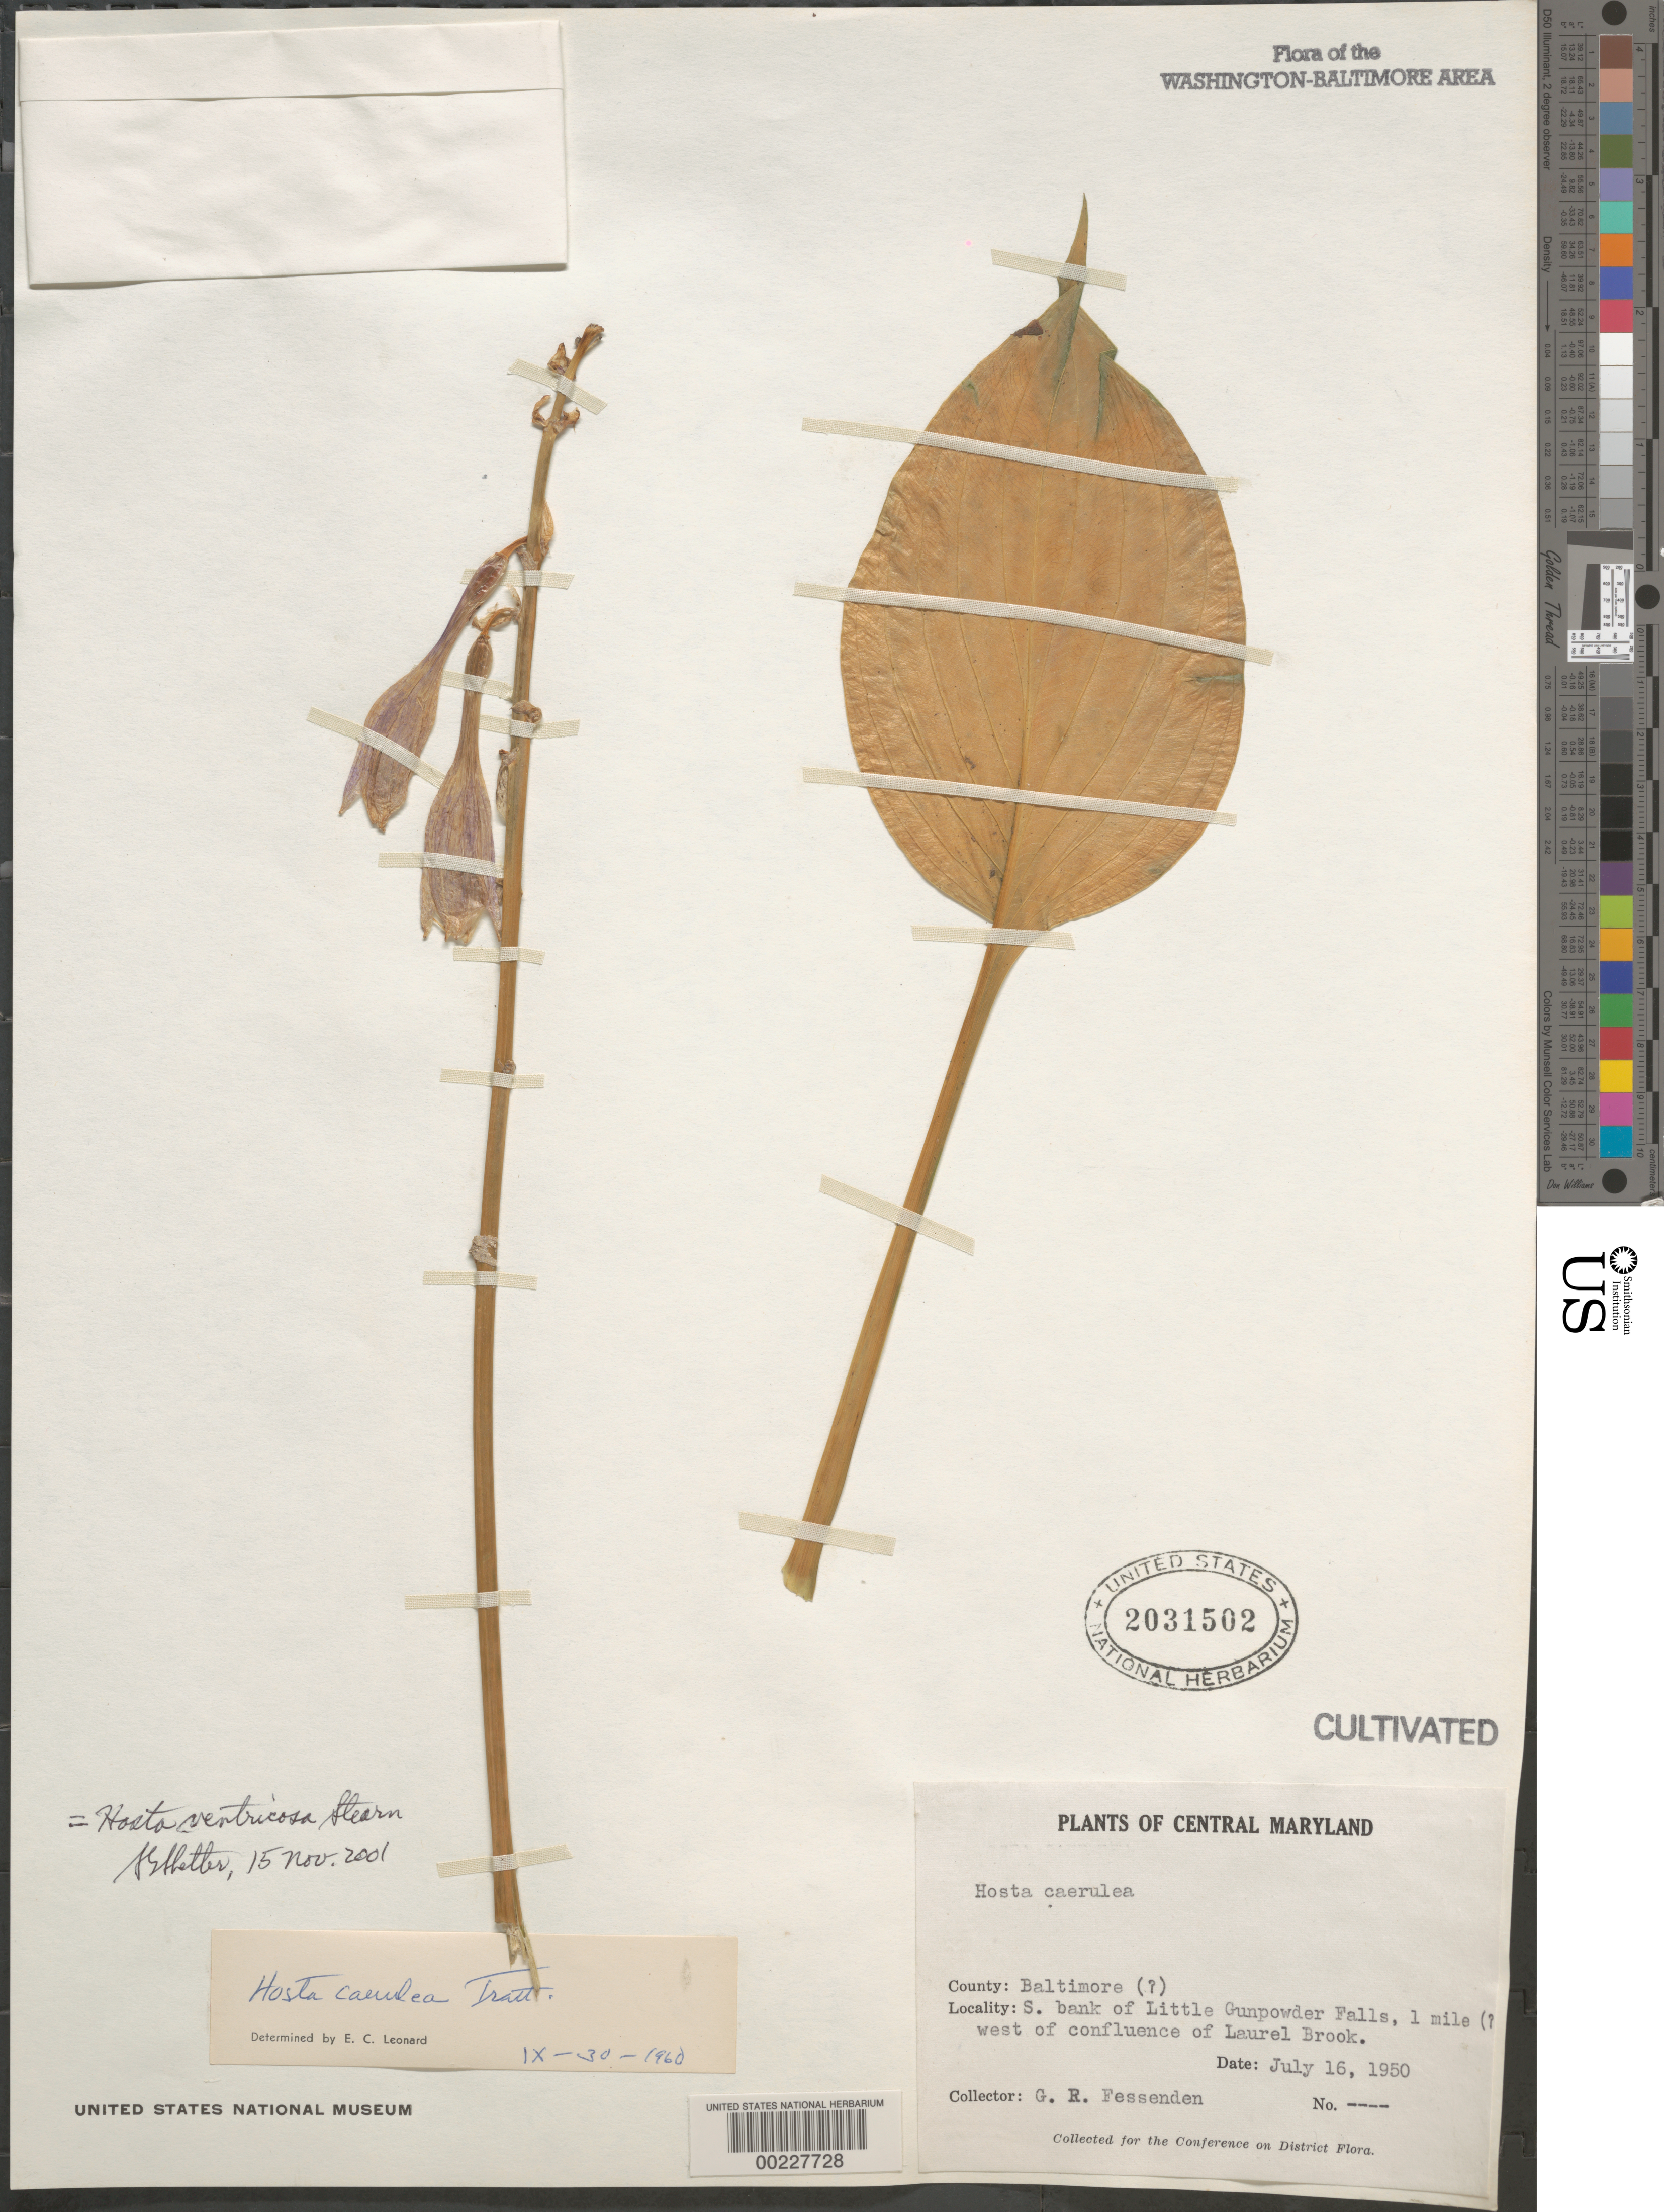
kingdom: Plantae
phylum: Tracheophyta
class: Liliopsida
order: Asparagales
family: Asparagaceae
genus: Hosta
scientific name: Hosta ventricosa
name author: Stearn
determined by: Shetler, Stanwyn G., (US), NMNH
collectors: G. Fessenden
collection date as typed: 16 Jul 1950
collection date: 1950-07-16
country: United States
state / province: Maryland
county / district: Baltimore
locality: S. bank of Little Gunpowder Falls, 1 mi W of confluence of Laurel Brook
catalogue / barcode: US 2031502